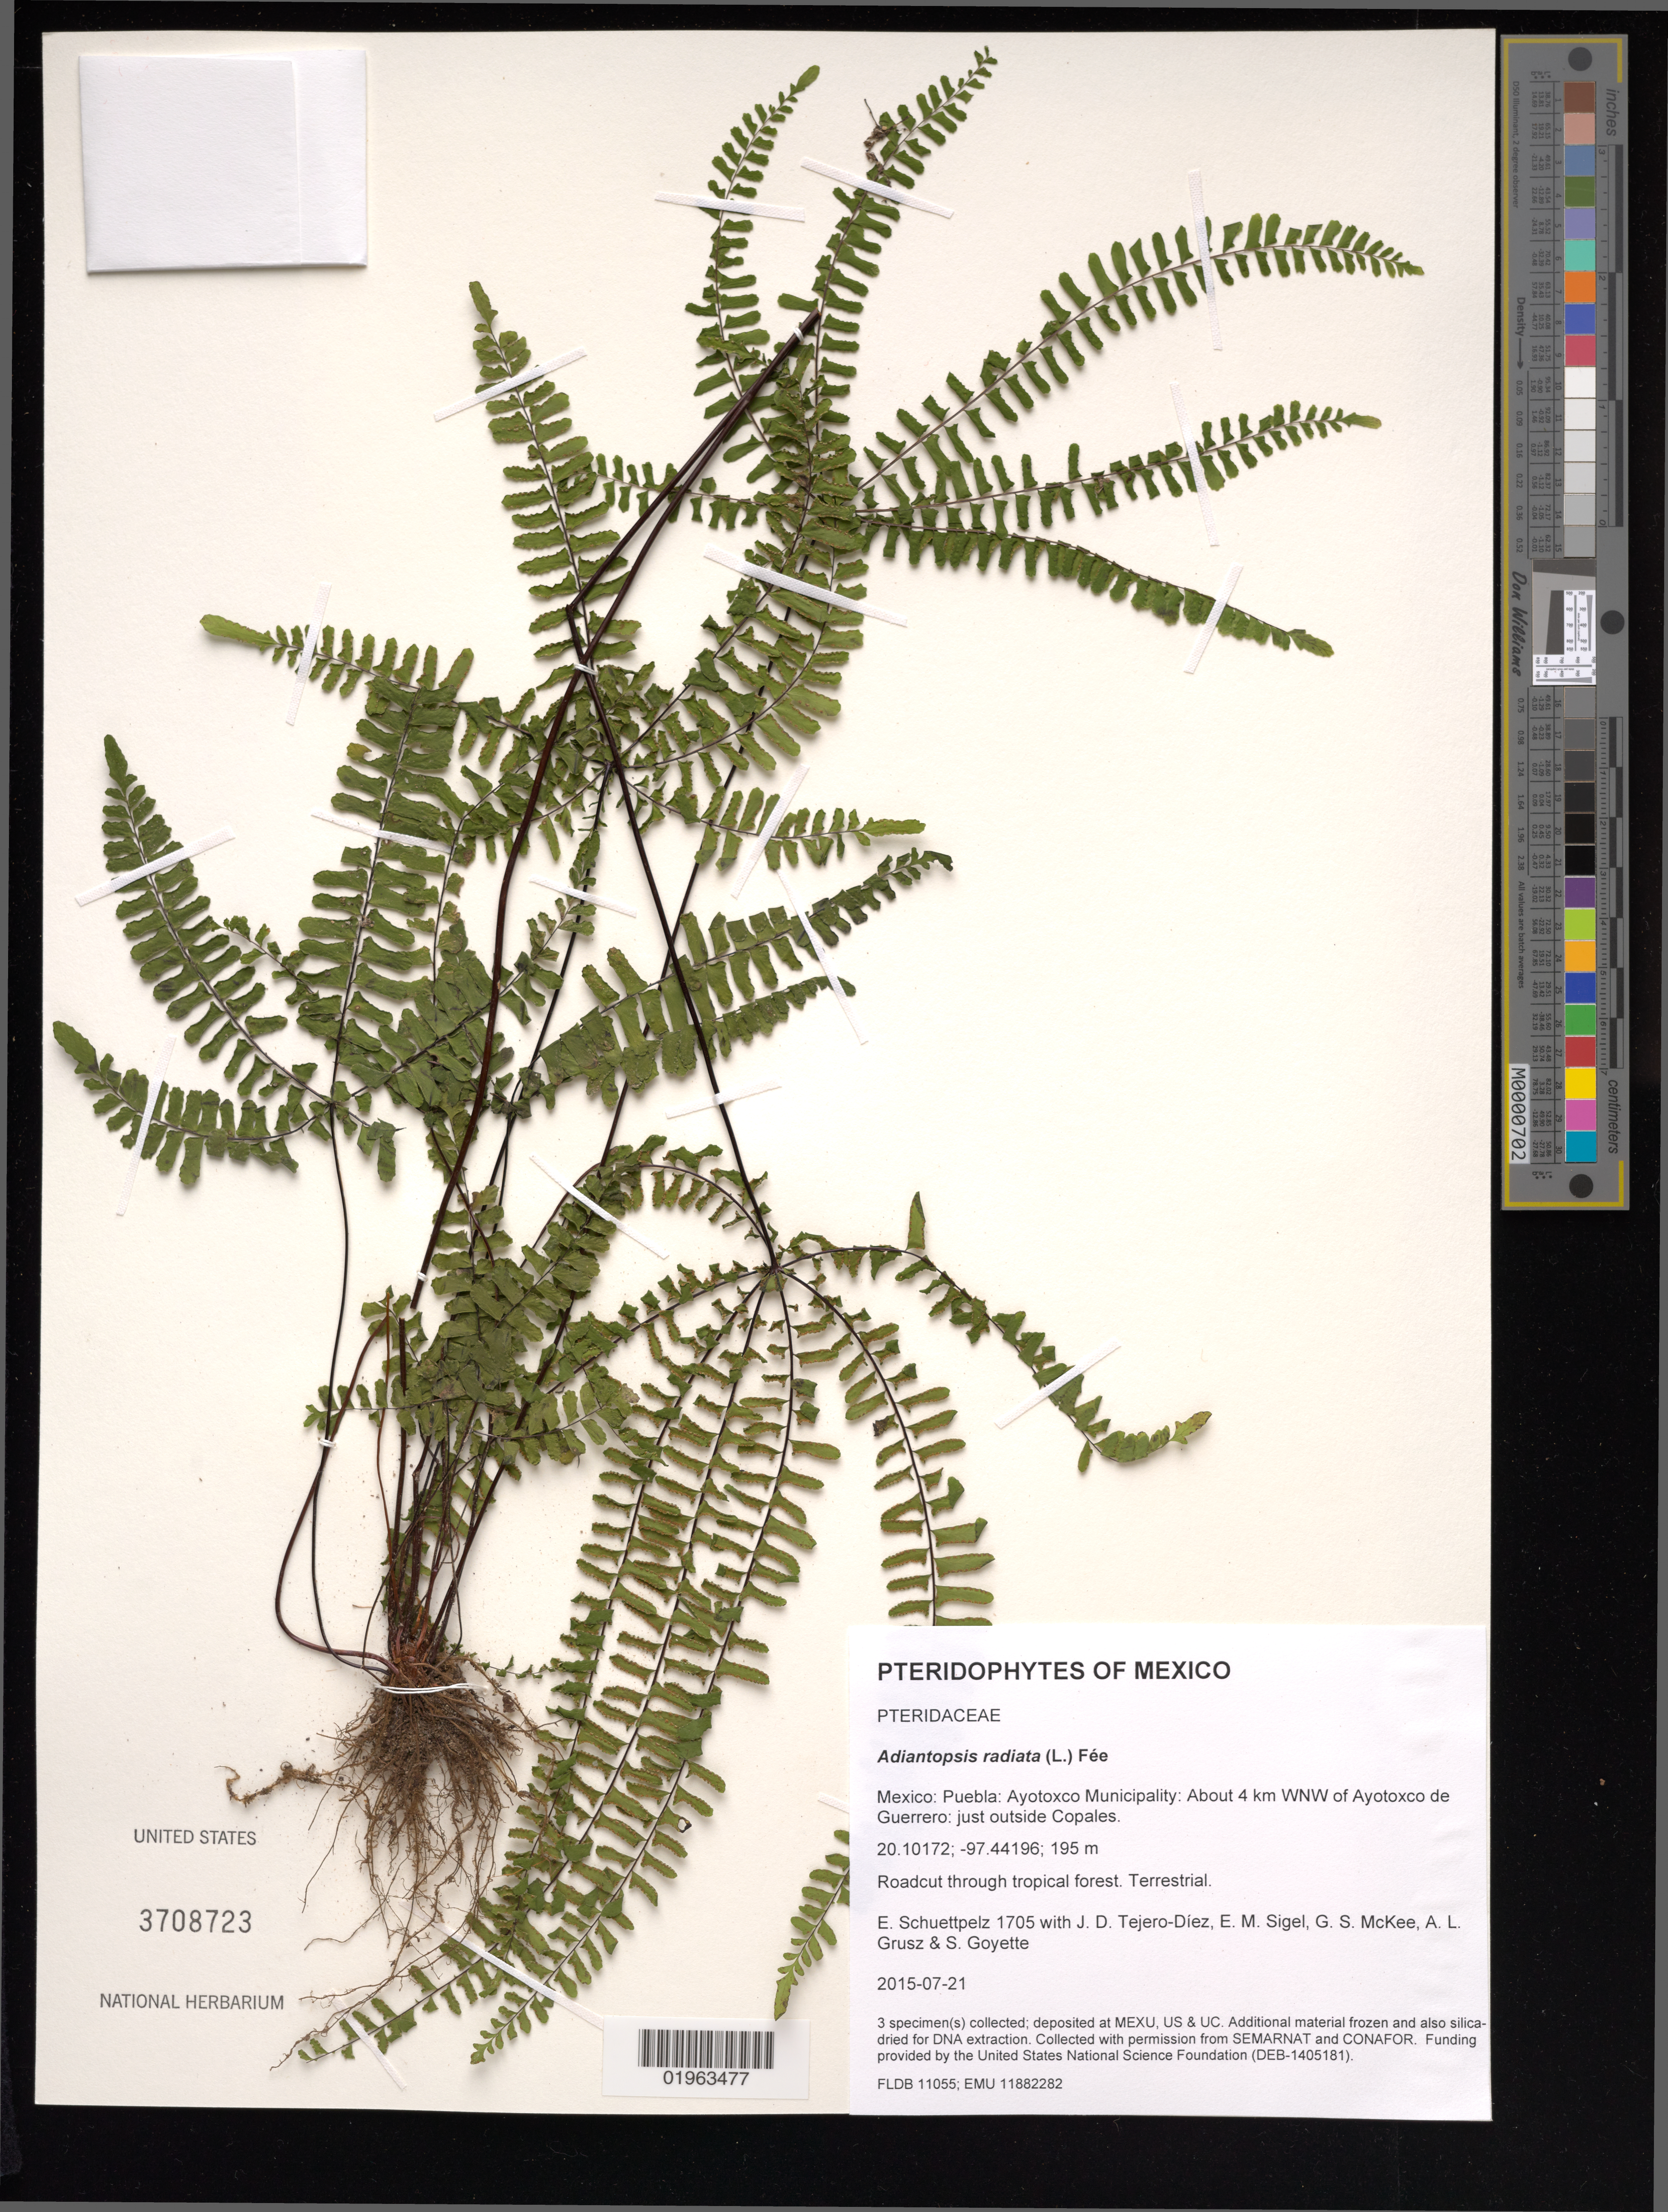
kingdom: Plantae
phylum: Tracheophyta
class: Polypodiopsida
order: Polypodiales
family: Pteridaceae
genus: Adiantopsis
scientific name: Adiantopsis radiata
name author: (L.) Fée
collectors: E. Schuettpelz, D. Tejero-Díez, E. M. Sigel, G. S. McKee & A. Grusz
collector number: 1705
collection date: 2015-07-21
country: Mexico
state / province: Puebla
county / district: Ayotoxco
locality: About 4 km WNW of Ayotoxco de Guerrero: just outside Copales.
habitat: Roadcut through tropical forest.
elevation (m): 195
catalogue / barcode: US 3708723